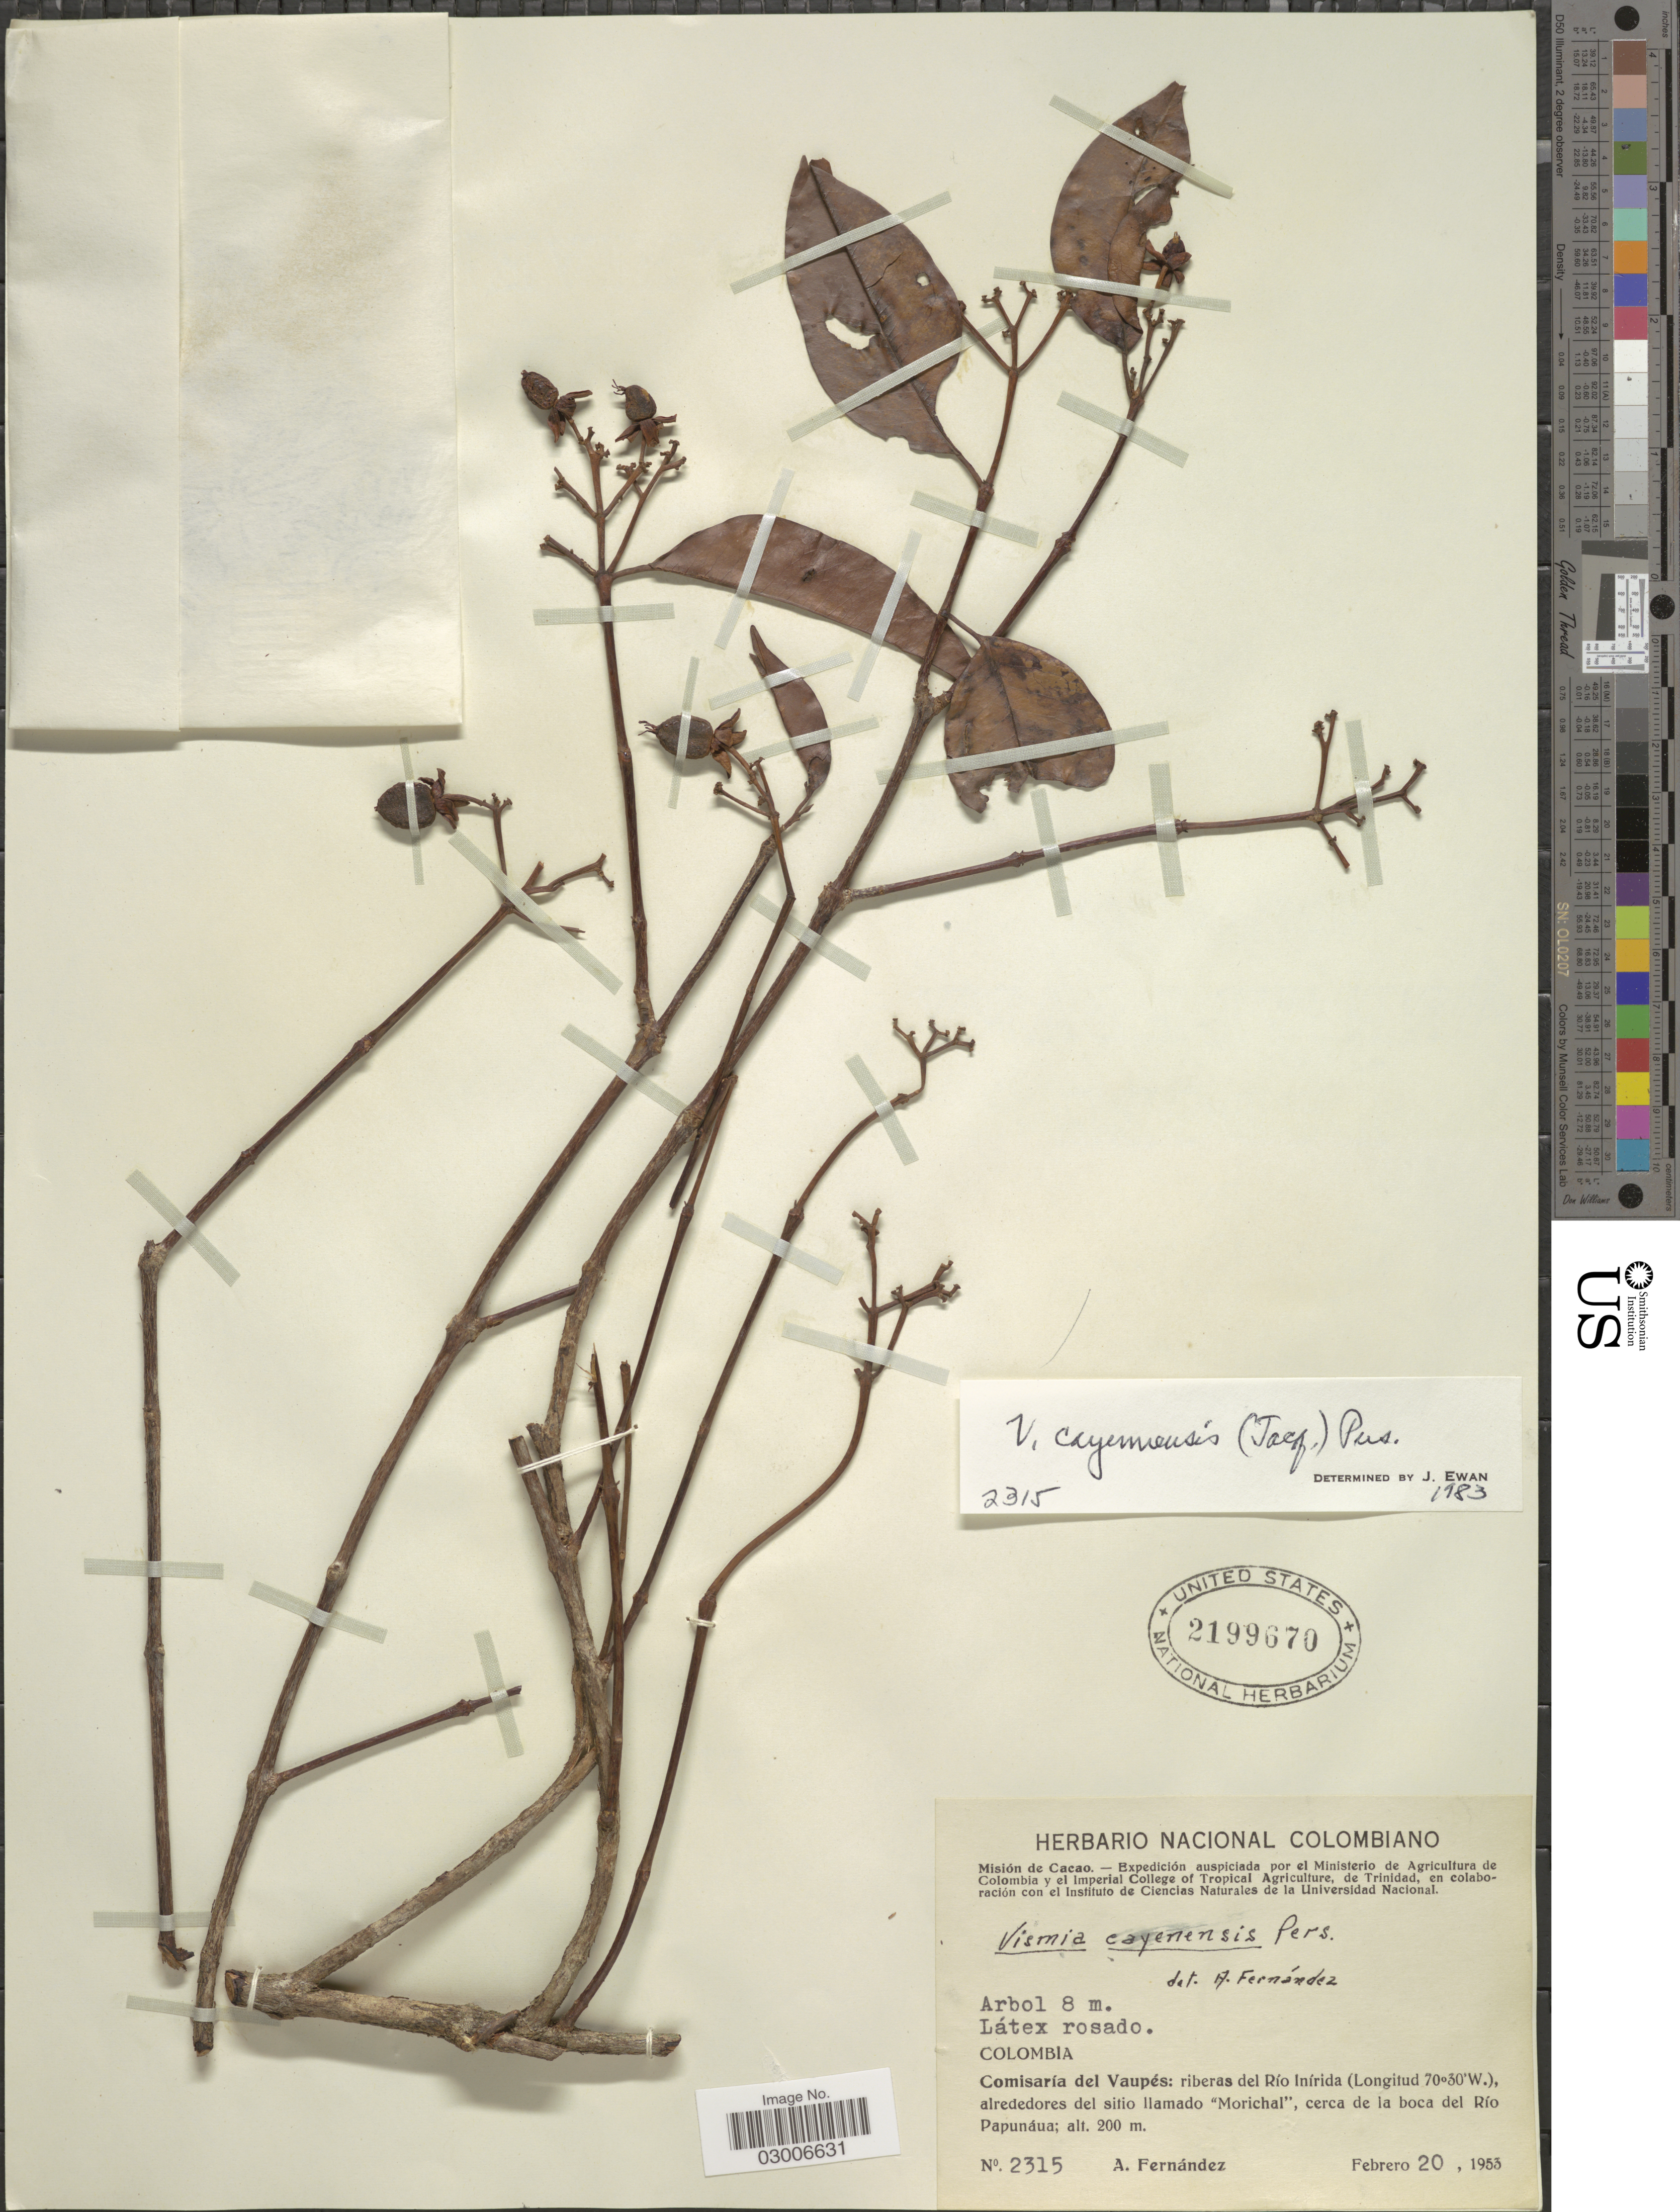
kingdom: Plantae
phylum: Tracheophyta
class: Magnoliopsida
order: Malpighiales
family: Hypericaceae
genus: Vismia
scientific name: Vismia cayennensis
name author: (Jacq.) Pers.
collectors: A. Fernández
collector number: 2315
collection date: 1953-02-20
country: Colombia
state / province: Vaupés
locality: Comisaría del Vaupés: riberas del Río Inírida, alrededores del sitio llamado"Morichal", cerca de la boca del Río Papunáua.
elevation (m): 200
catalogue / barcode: US 2199670